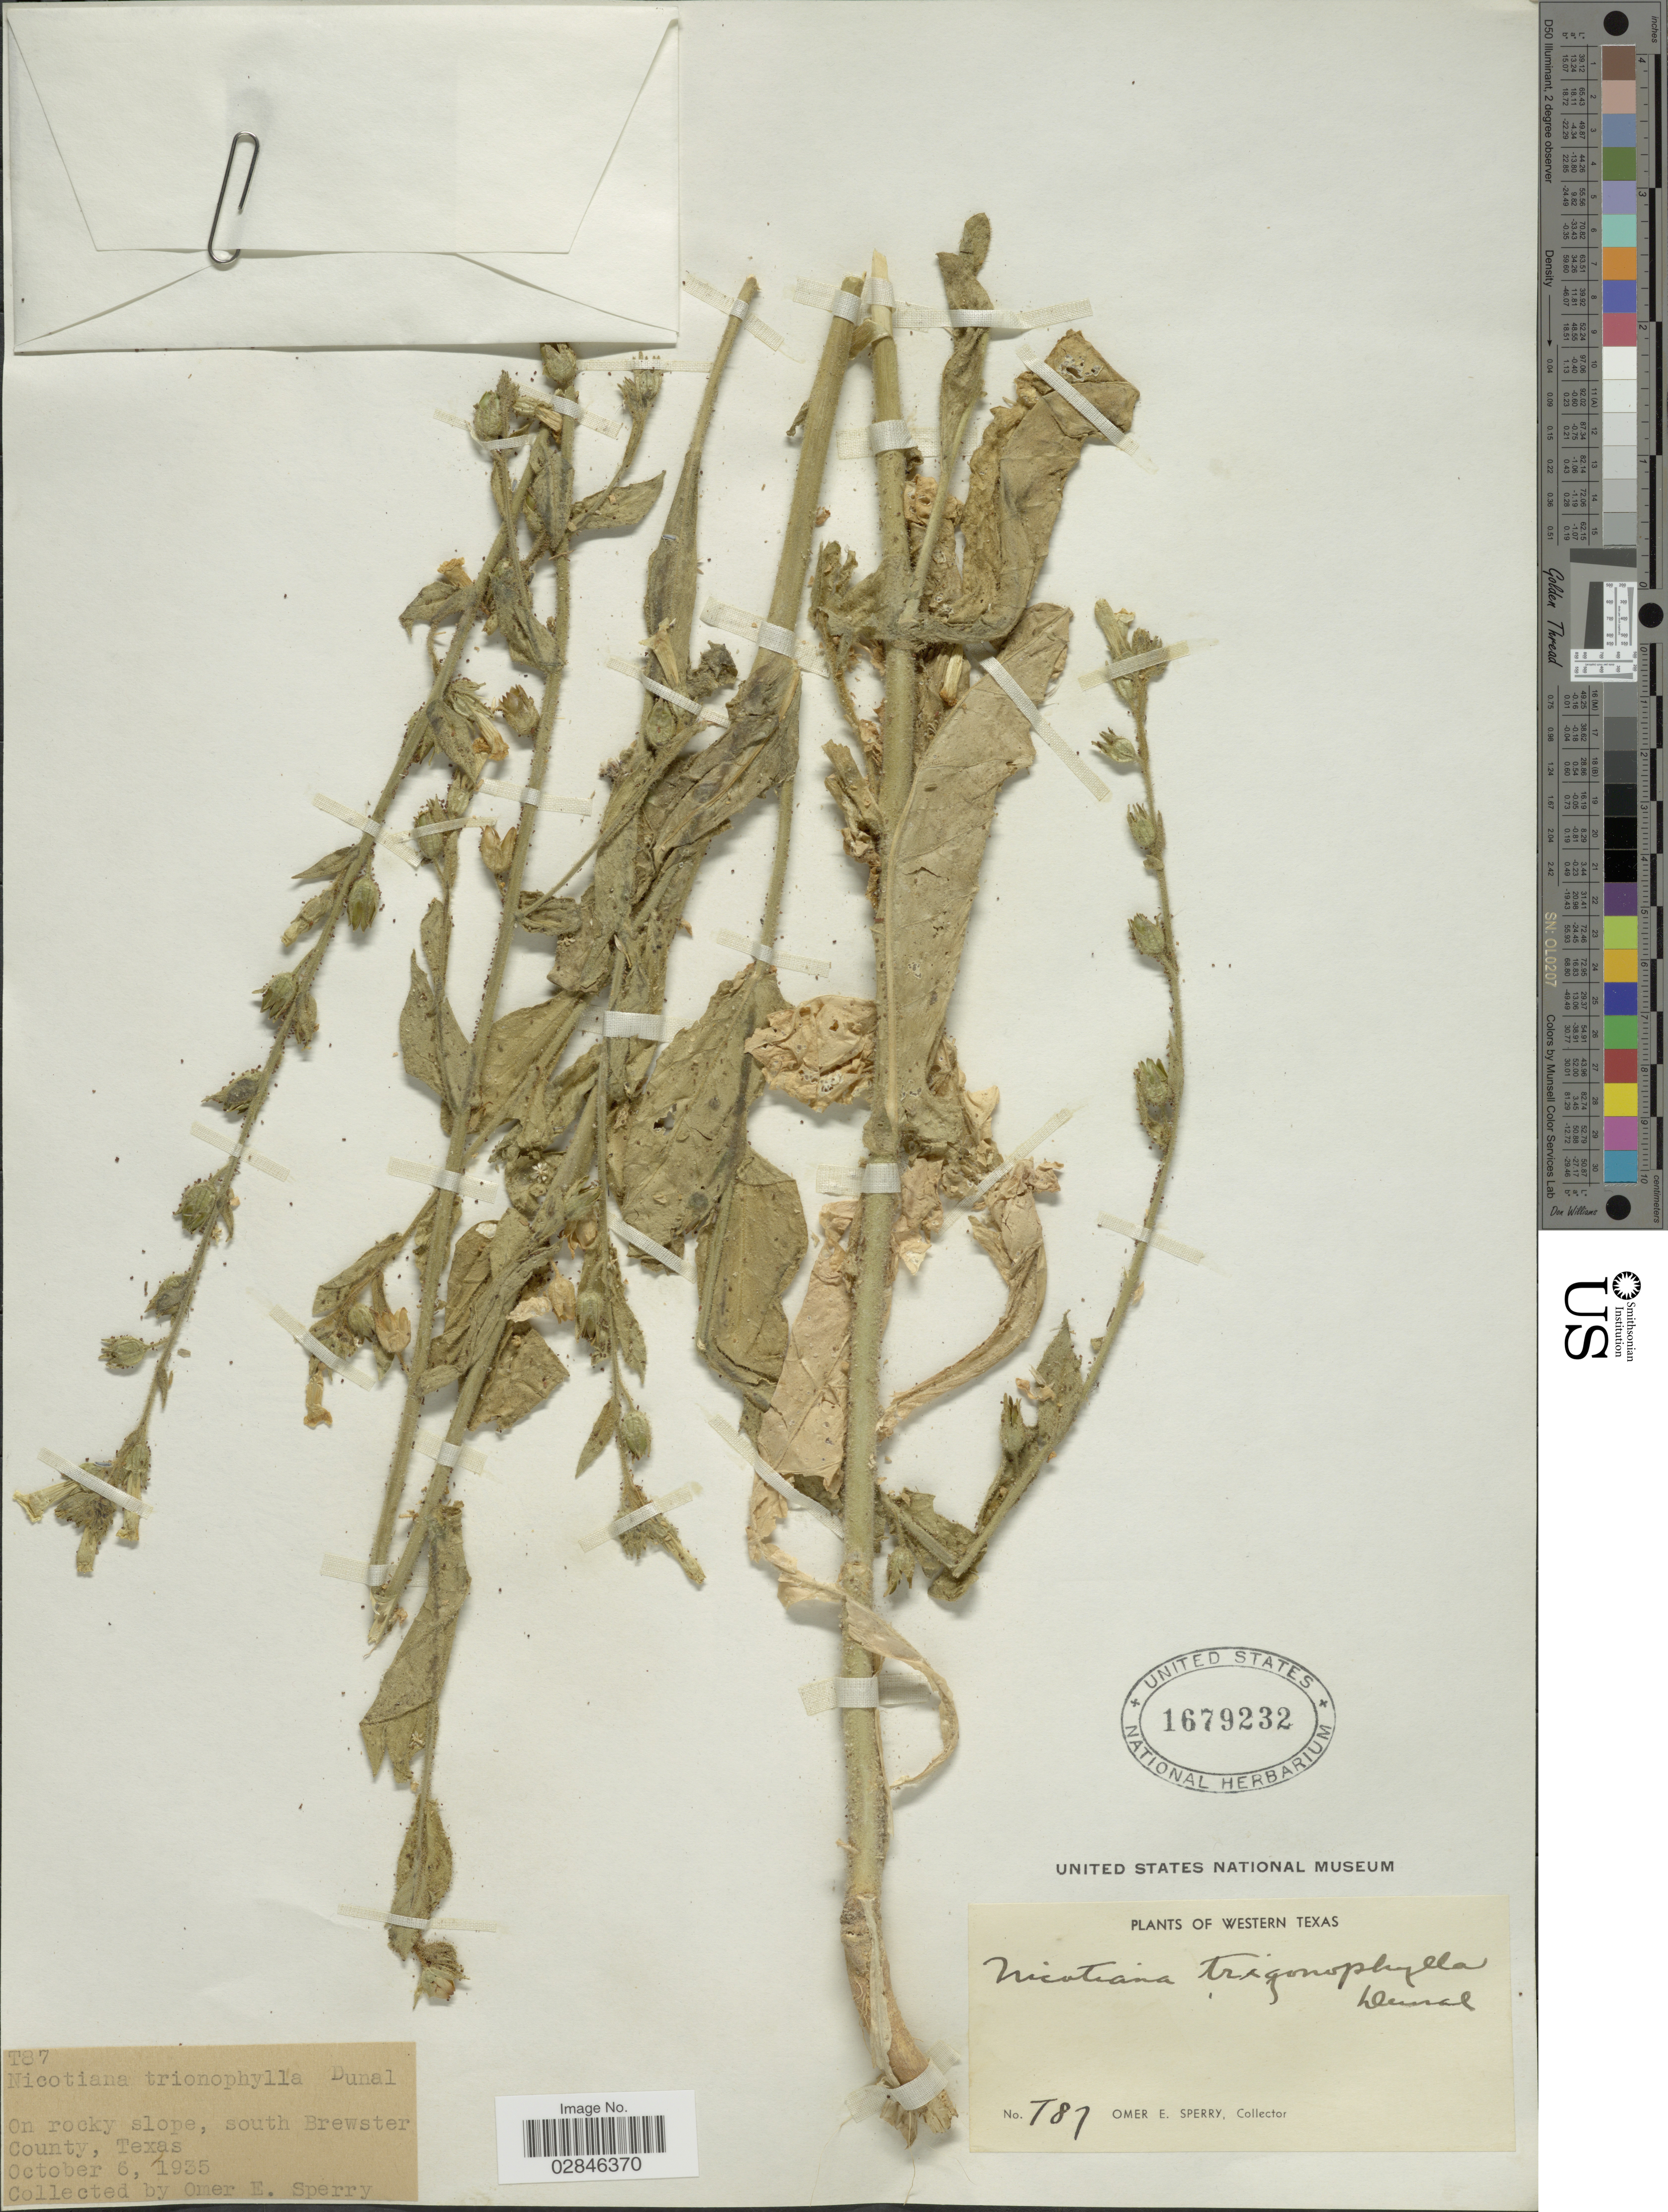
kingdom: Plantae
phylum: Tracheophyta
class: Magnoliopsida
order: Solanales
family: Solanaceae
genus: Nicotiana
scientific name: Nicotiana trigonophylla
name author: Dunal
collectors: O. E. Sperry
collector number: T87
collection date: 1935-10-06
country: United States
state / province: Texas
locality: South Brewster County.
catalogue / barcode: US 1679232